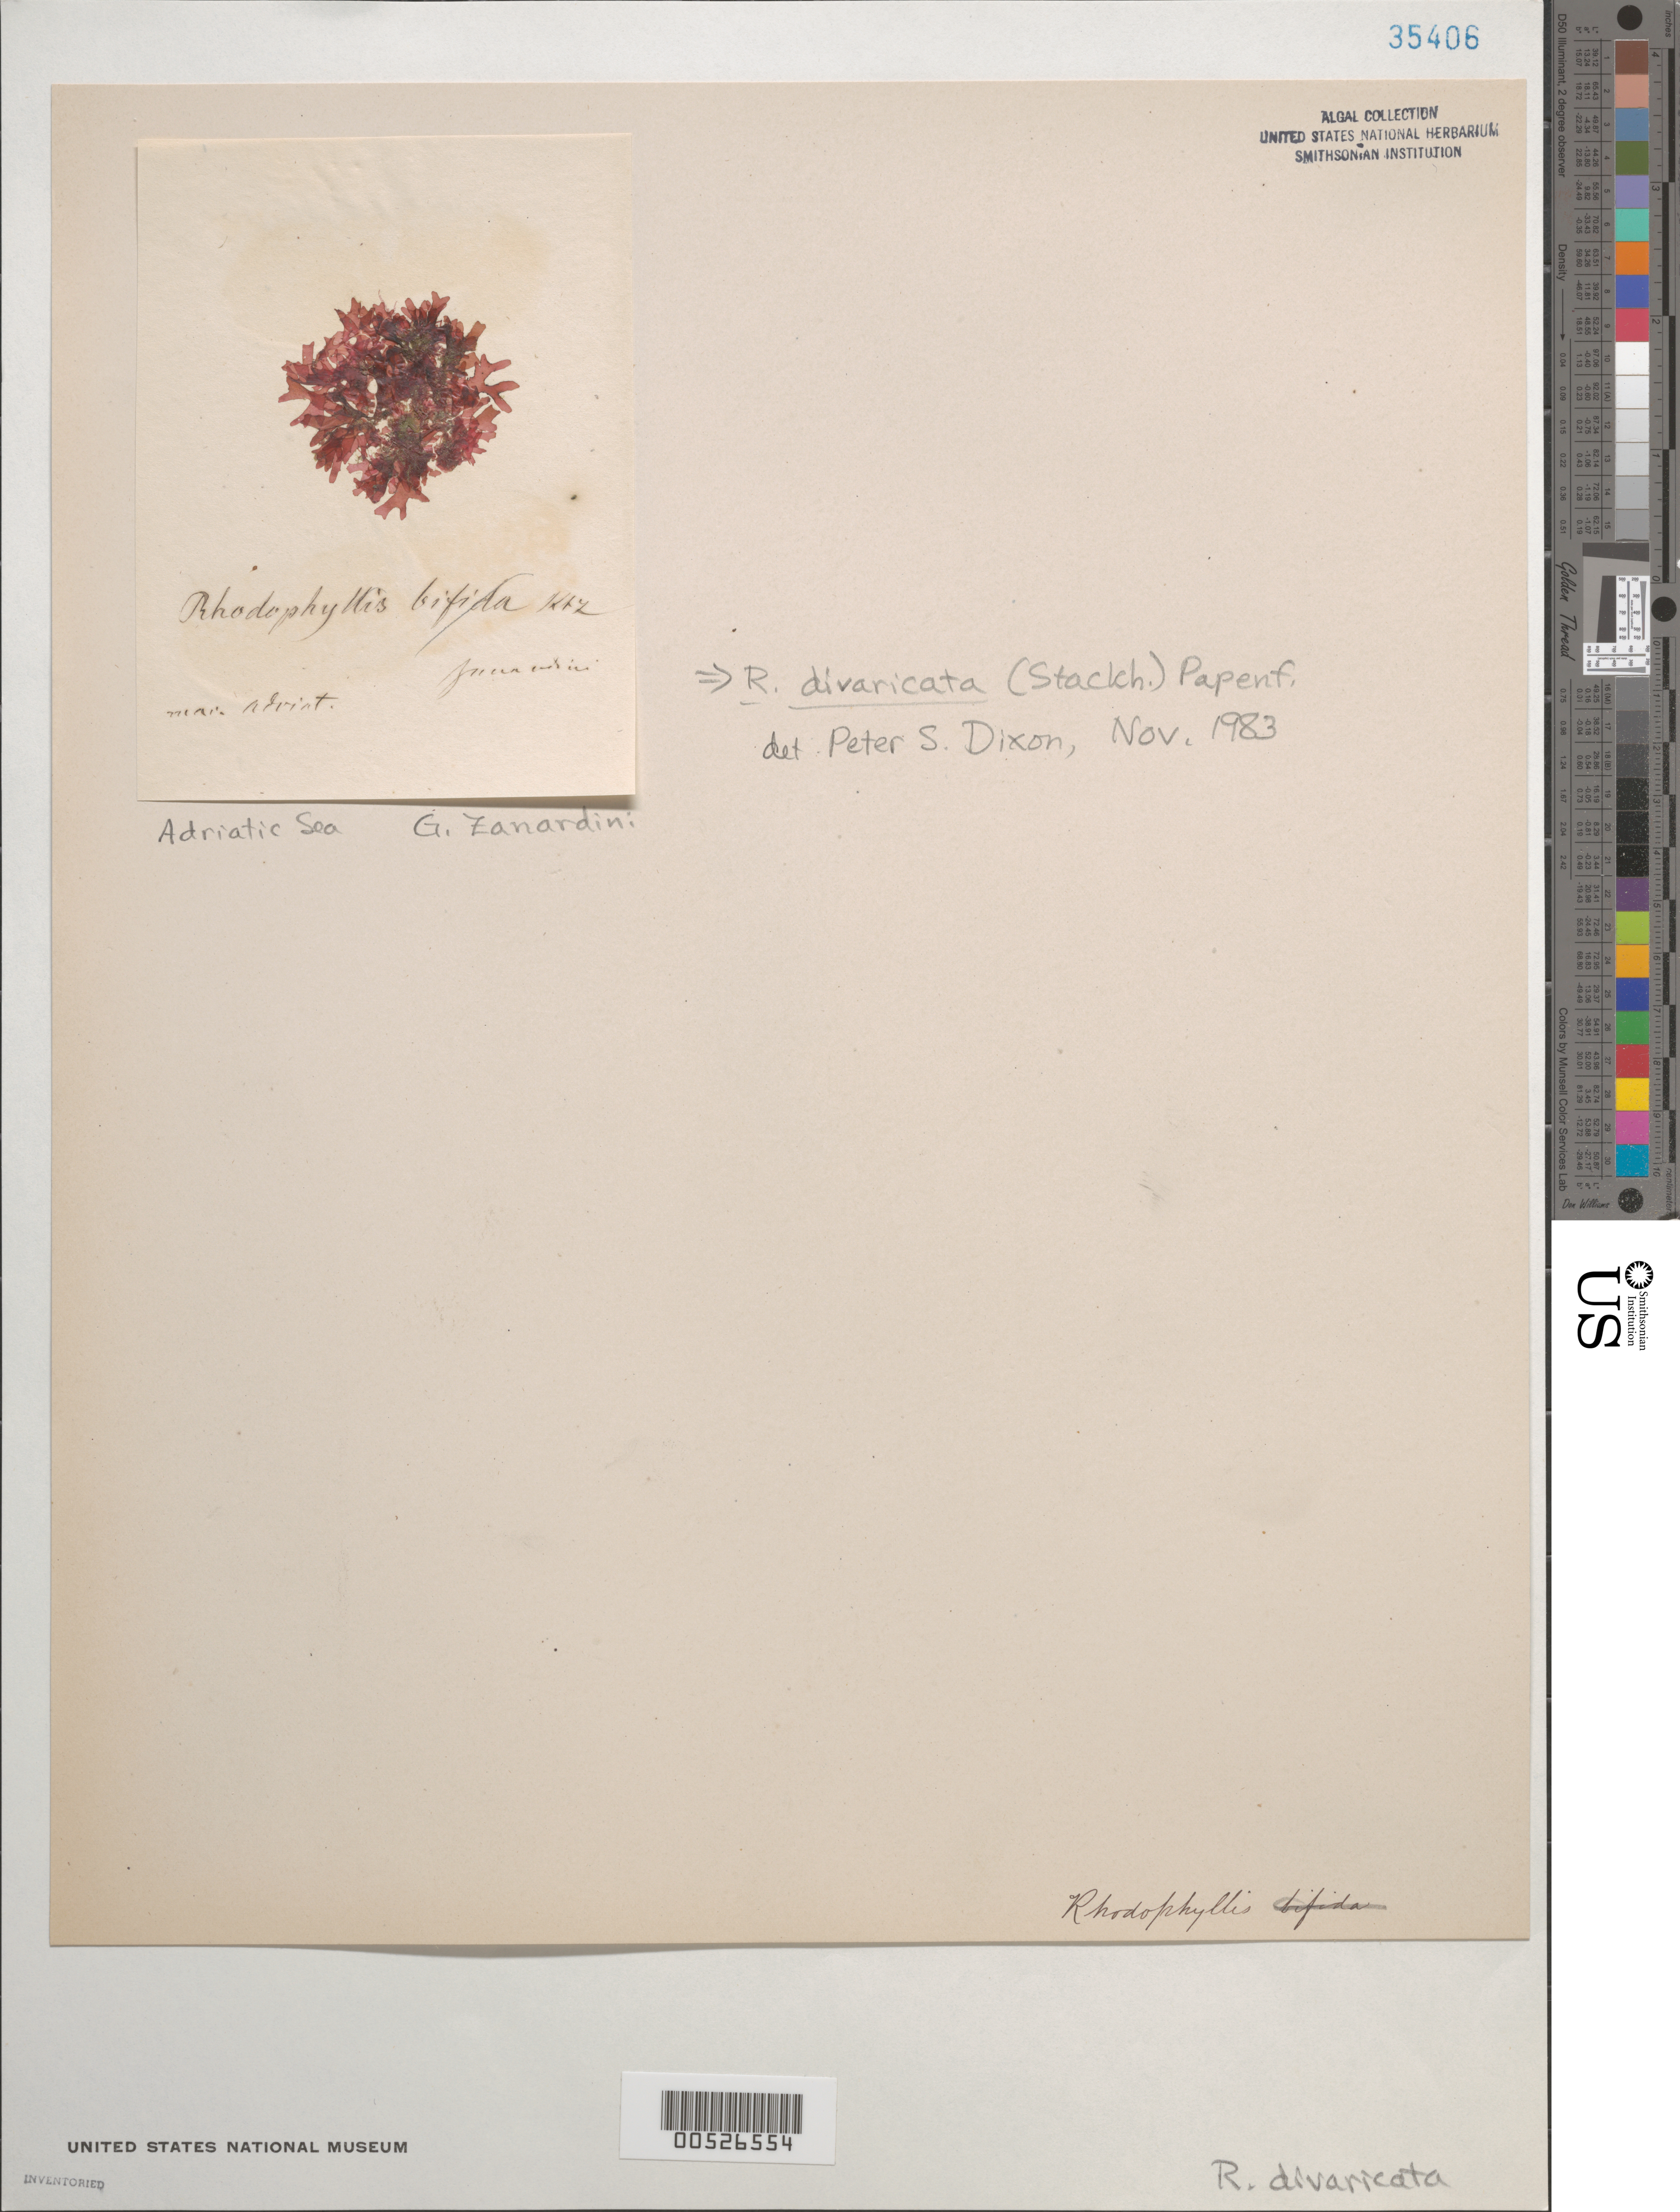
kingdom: Plantae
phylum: Rhodophyta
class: Florideophyceae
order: Gigartinales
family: Cystocloniaceae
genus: Rhodophyllis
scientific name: Rhodophyllis divaricata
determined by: Dixon, P. S.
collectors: G. Zanardini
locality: Adriatic sea (mar adriat.)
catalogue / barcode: US 35406